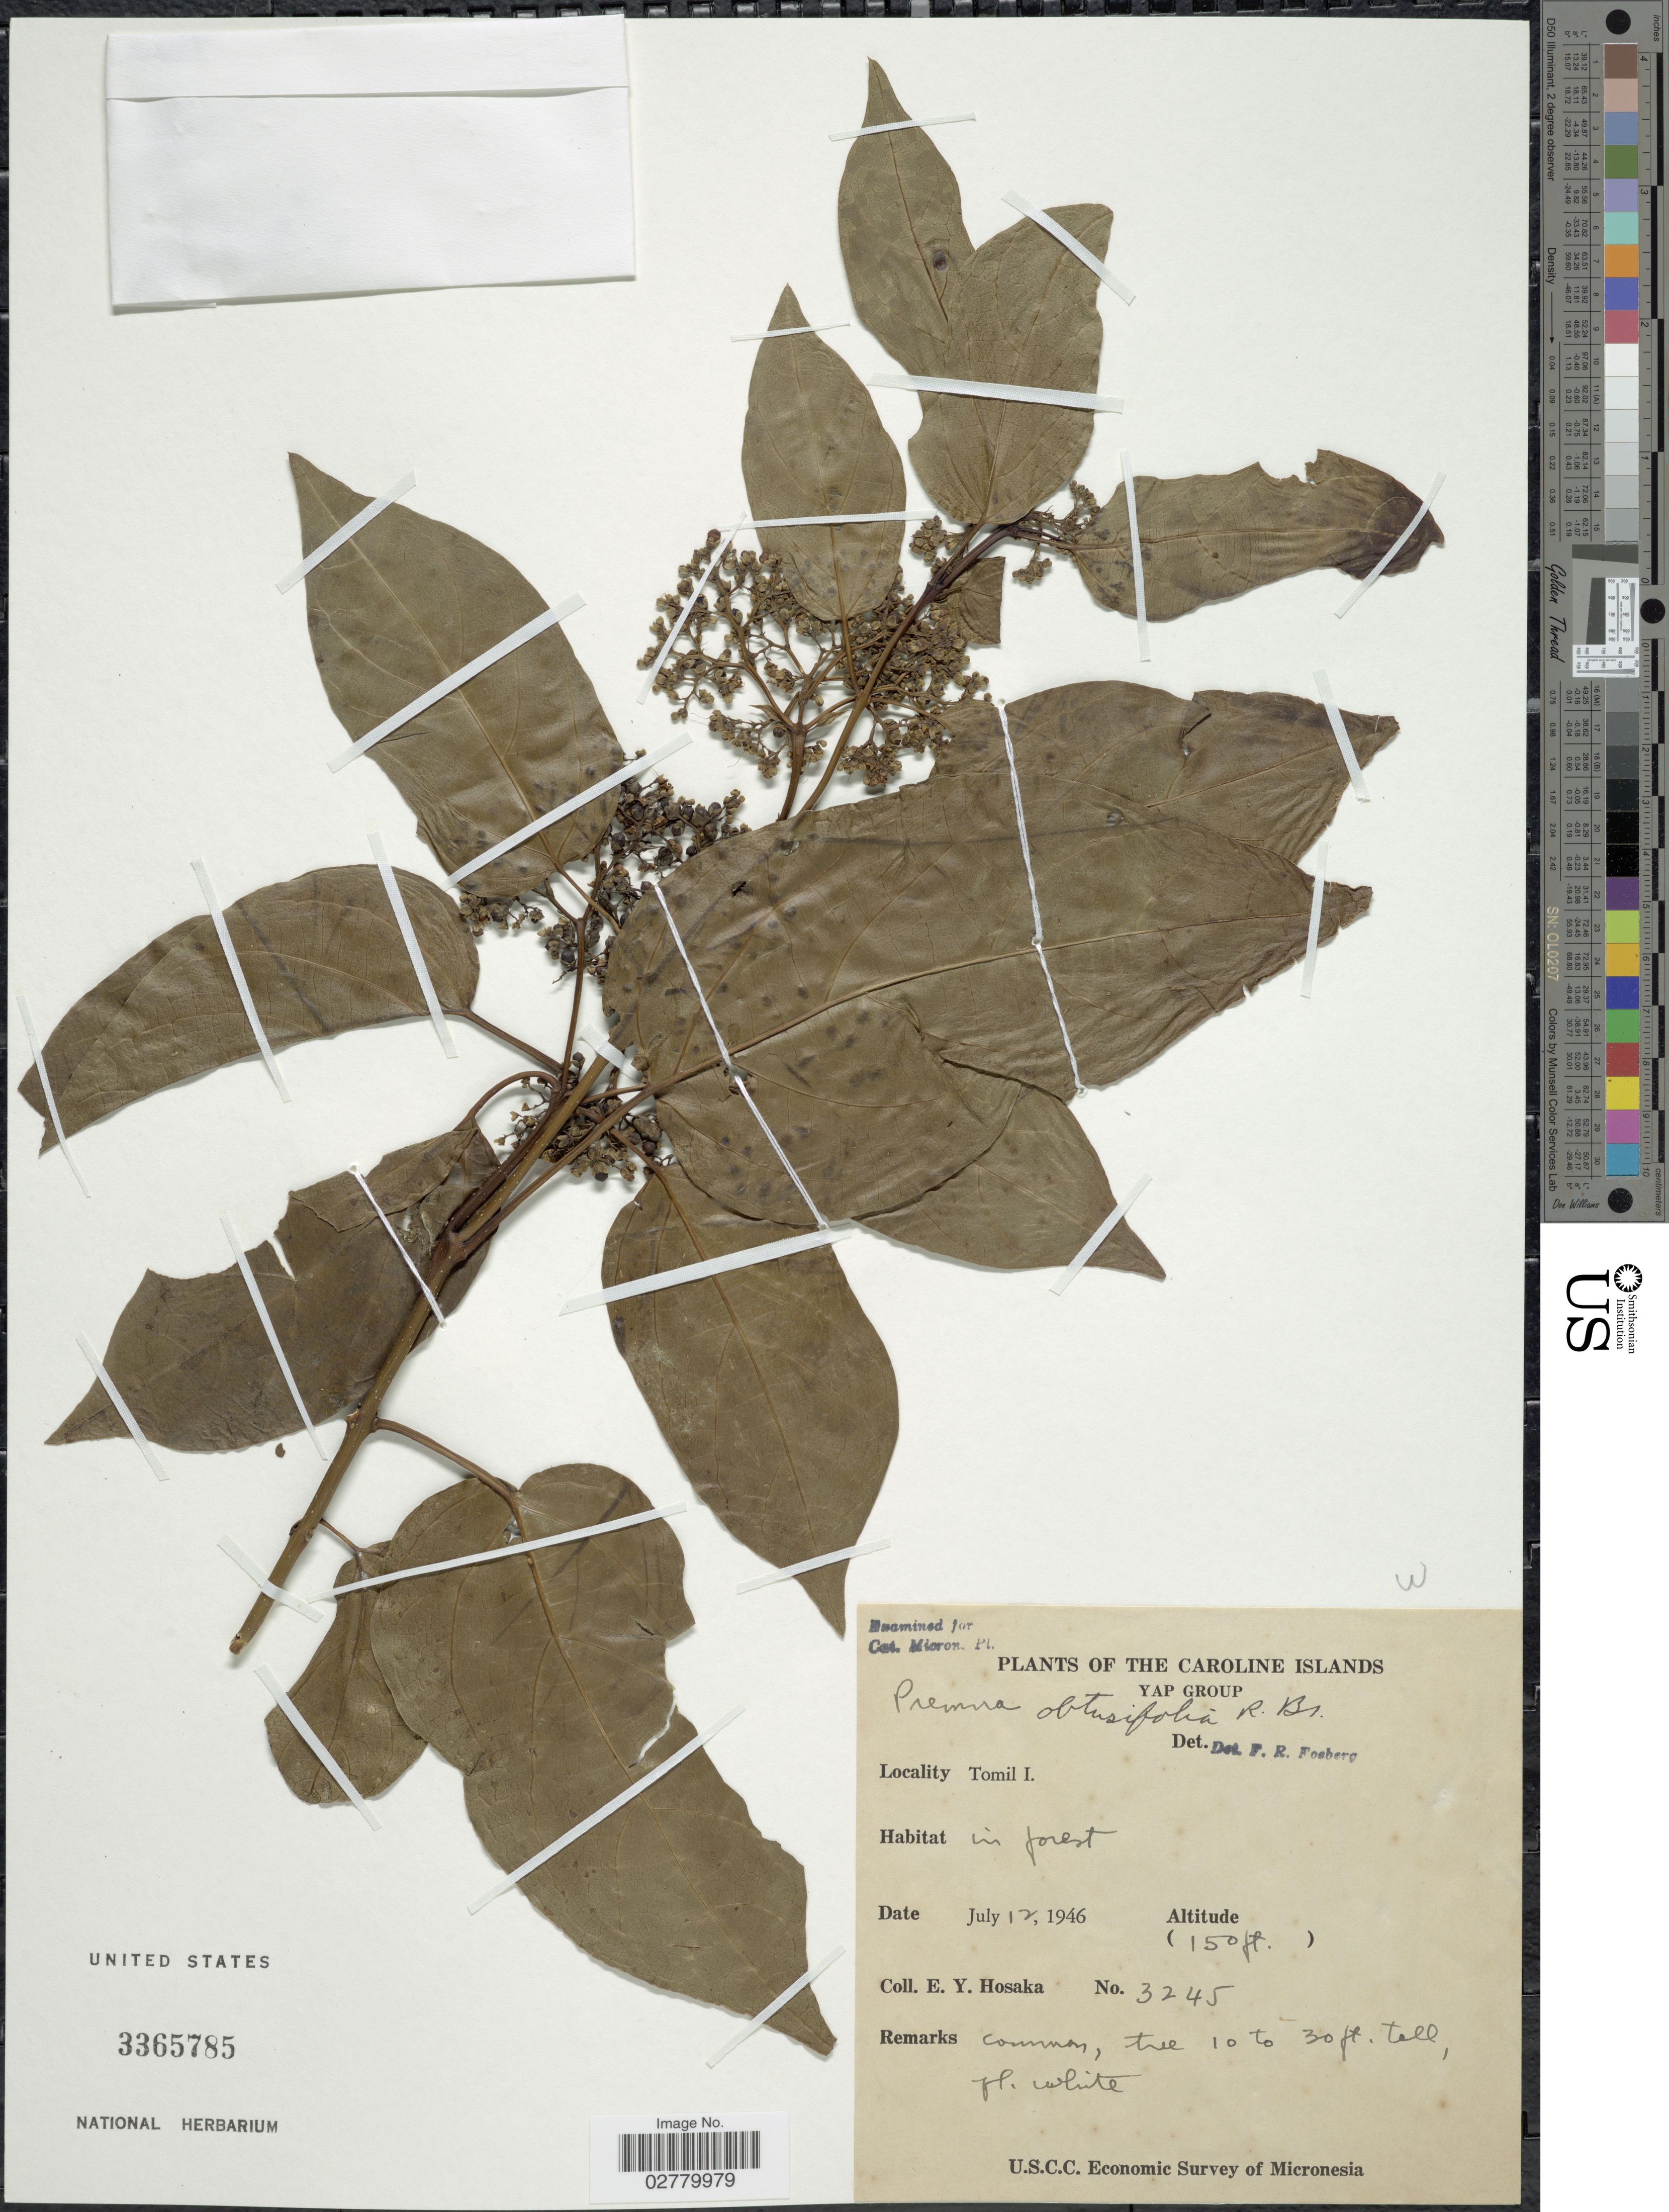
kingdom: Plantae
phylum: Tracheophyta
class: Magnoliopsida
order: Lamiales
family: Lamiaceae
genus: Premna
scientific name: Premna obtusifolia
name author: R. Br.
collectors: E. Y. Hosaka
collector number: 3245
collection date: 1946-07-12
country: Micronesia, Federated States of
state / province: Yap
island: Gagil Tamil [Gagil-Tomil]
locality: The Caroline Islands. Yap Group. Tomil I.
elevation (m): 46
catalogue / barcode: US 3365785